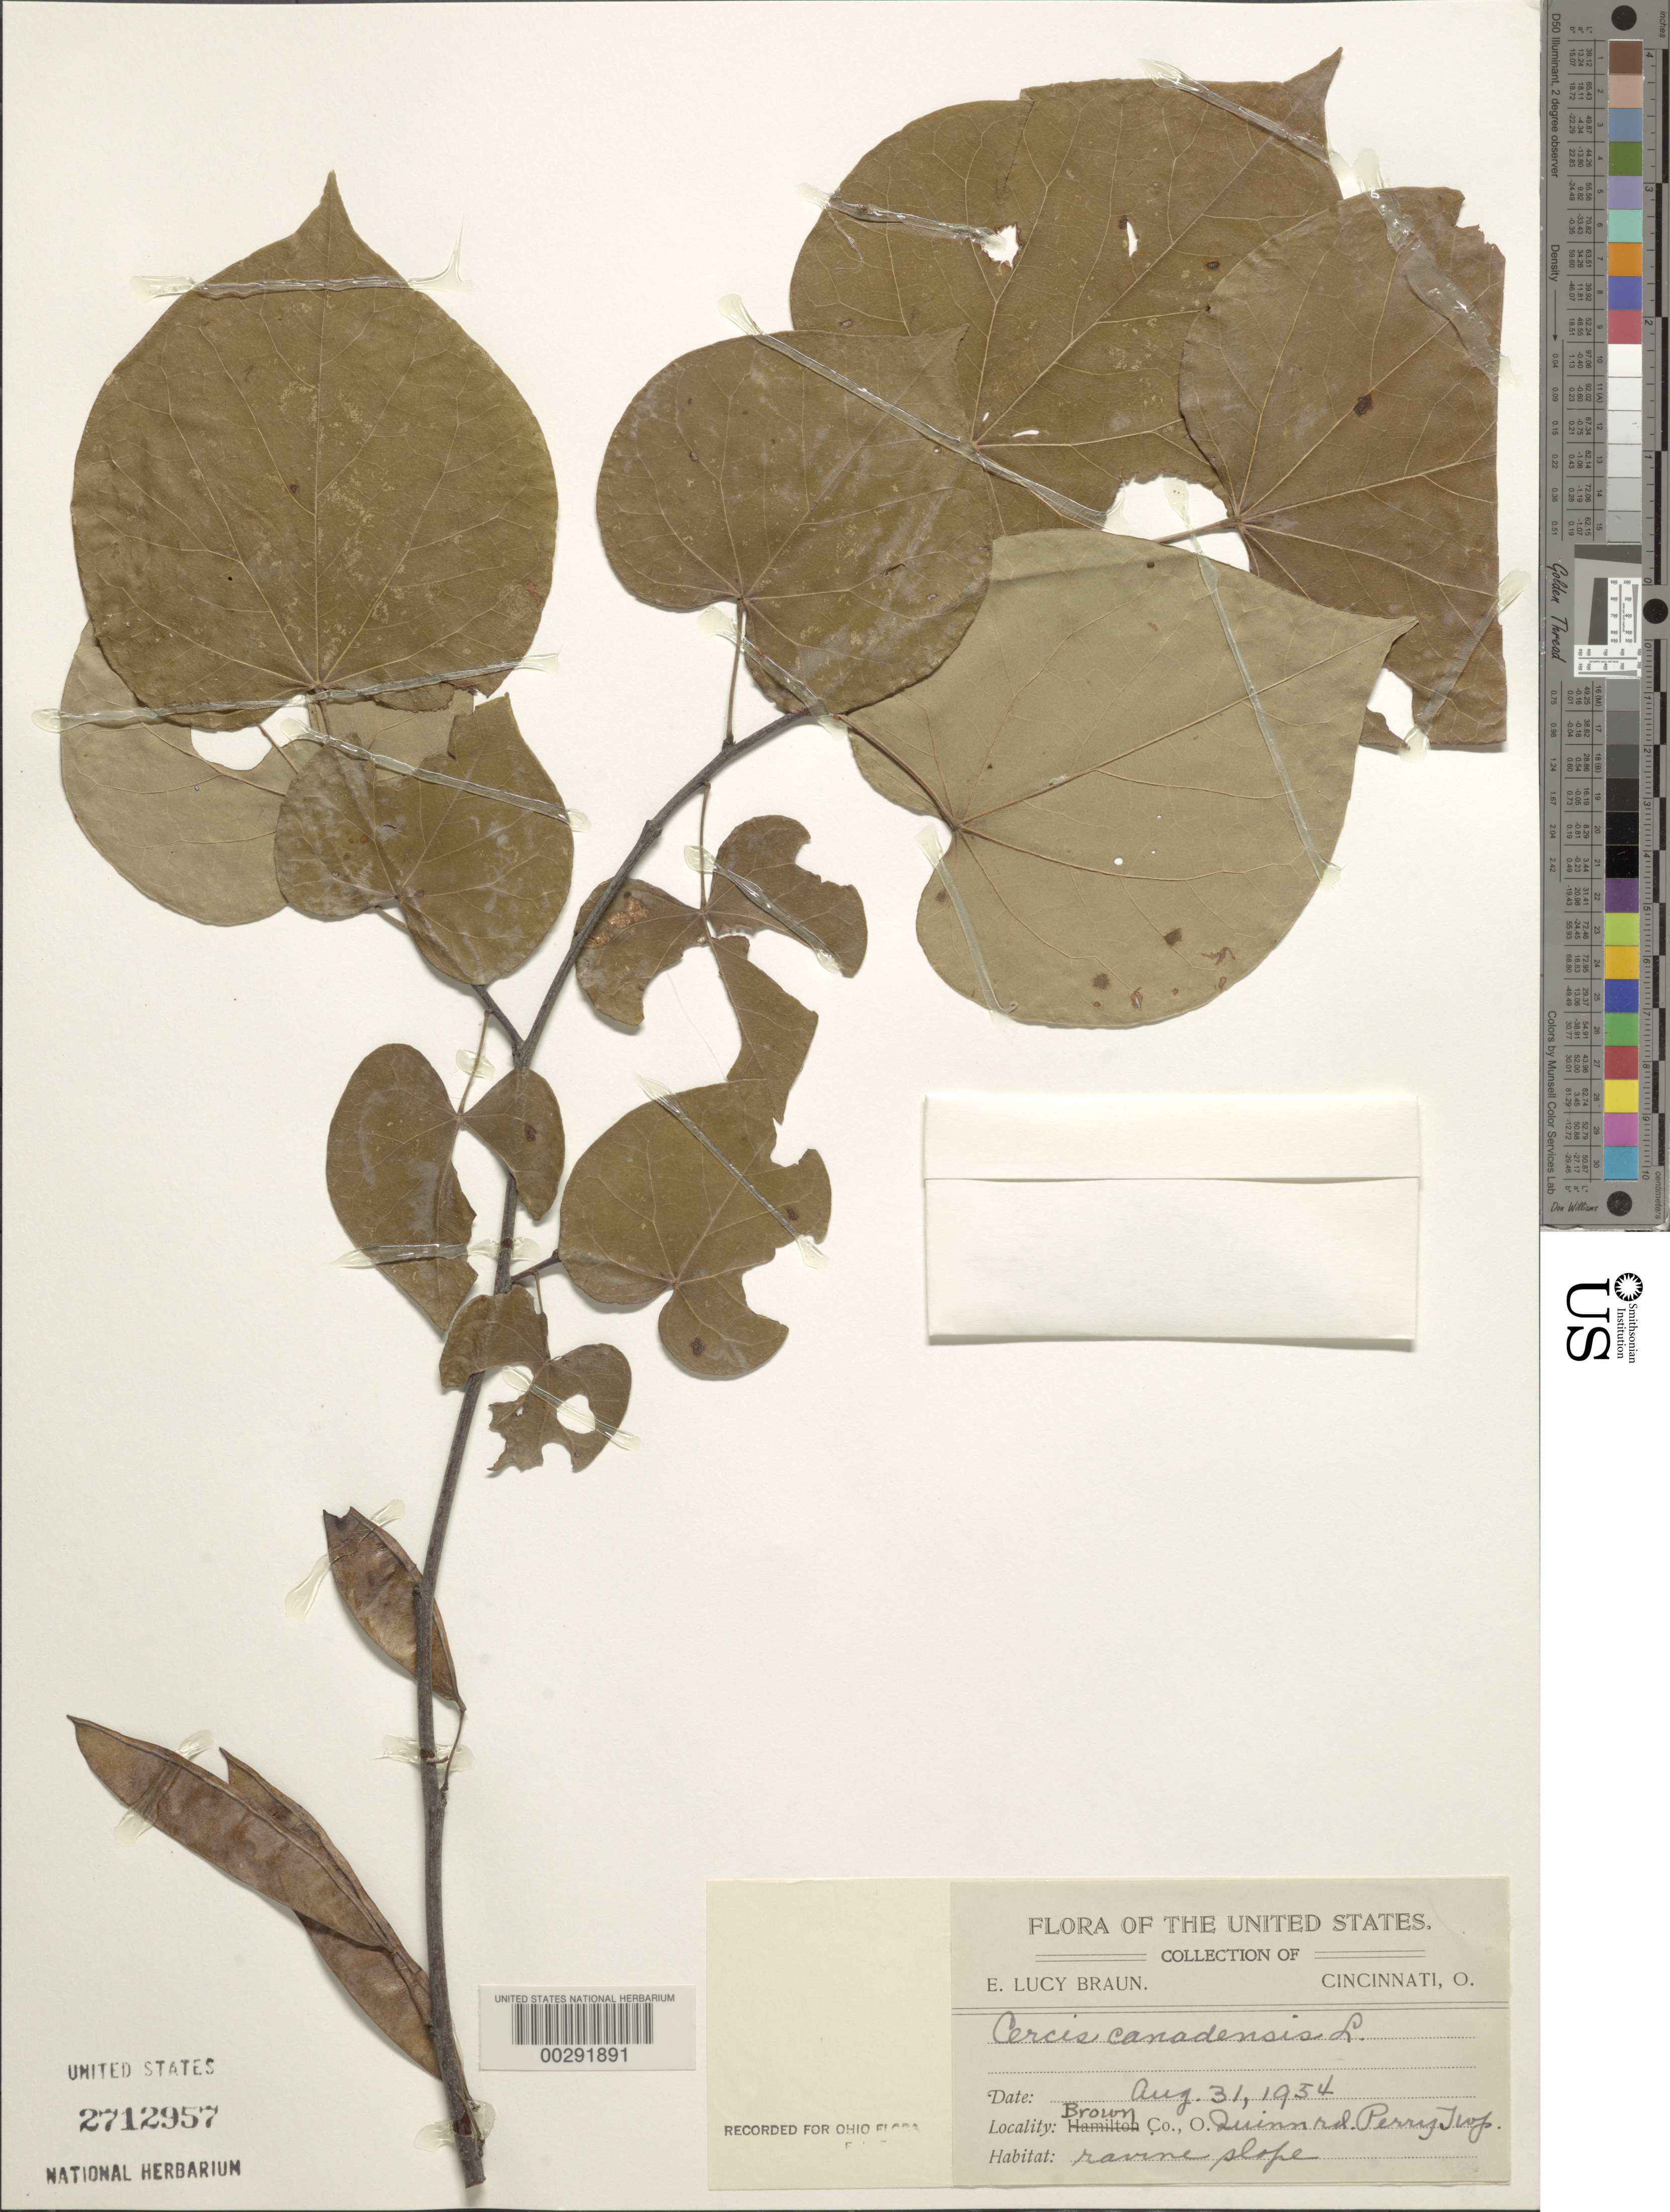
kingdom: Plantae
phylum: Tracheophyta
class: Magnoliopsida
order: Fabales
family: Fabaceae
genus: Cercis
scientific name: Cercis canadensis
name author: L.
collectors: E. L. Braun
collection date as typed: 31 Aug 1954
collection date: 1954-08-31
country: United States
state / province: Ohio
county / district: Brown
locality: Quinn rd., perry twp.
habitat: Ravine slope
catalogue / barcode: US 2712957